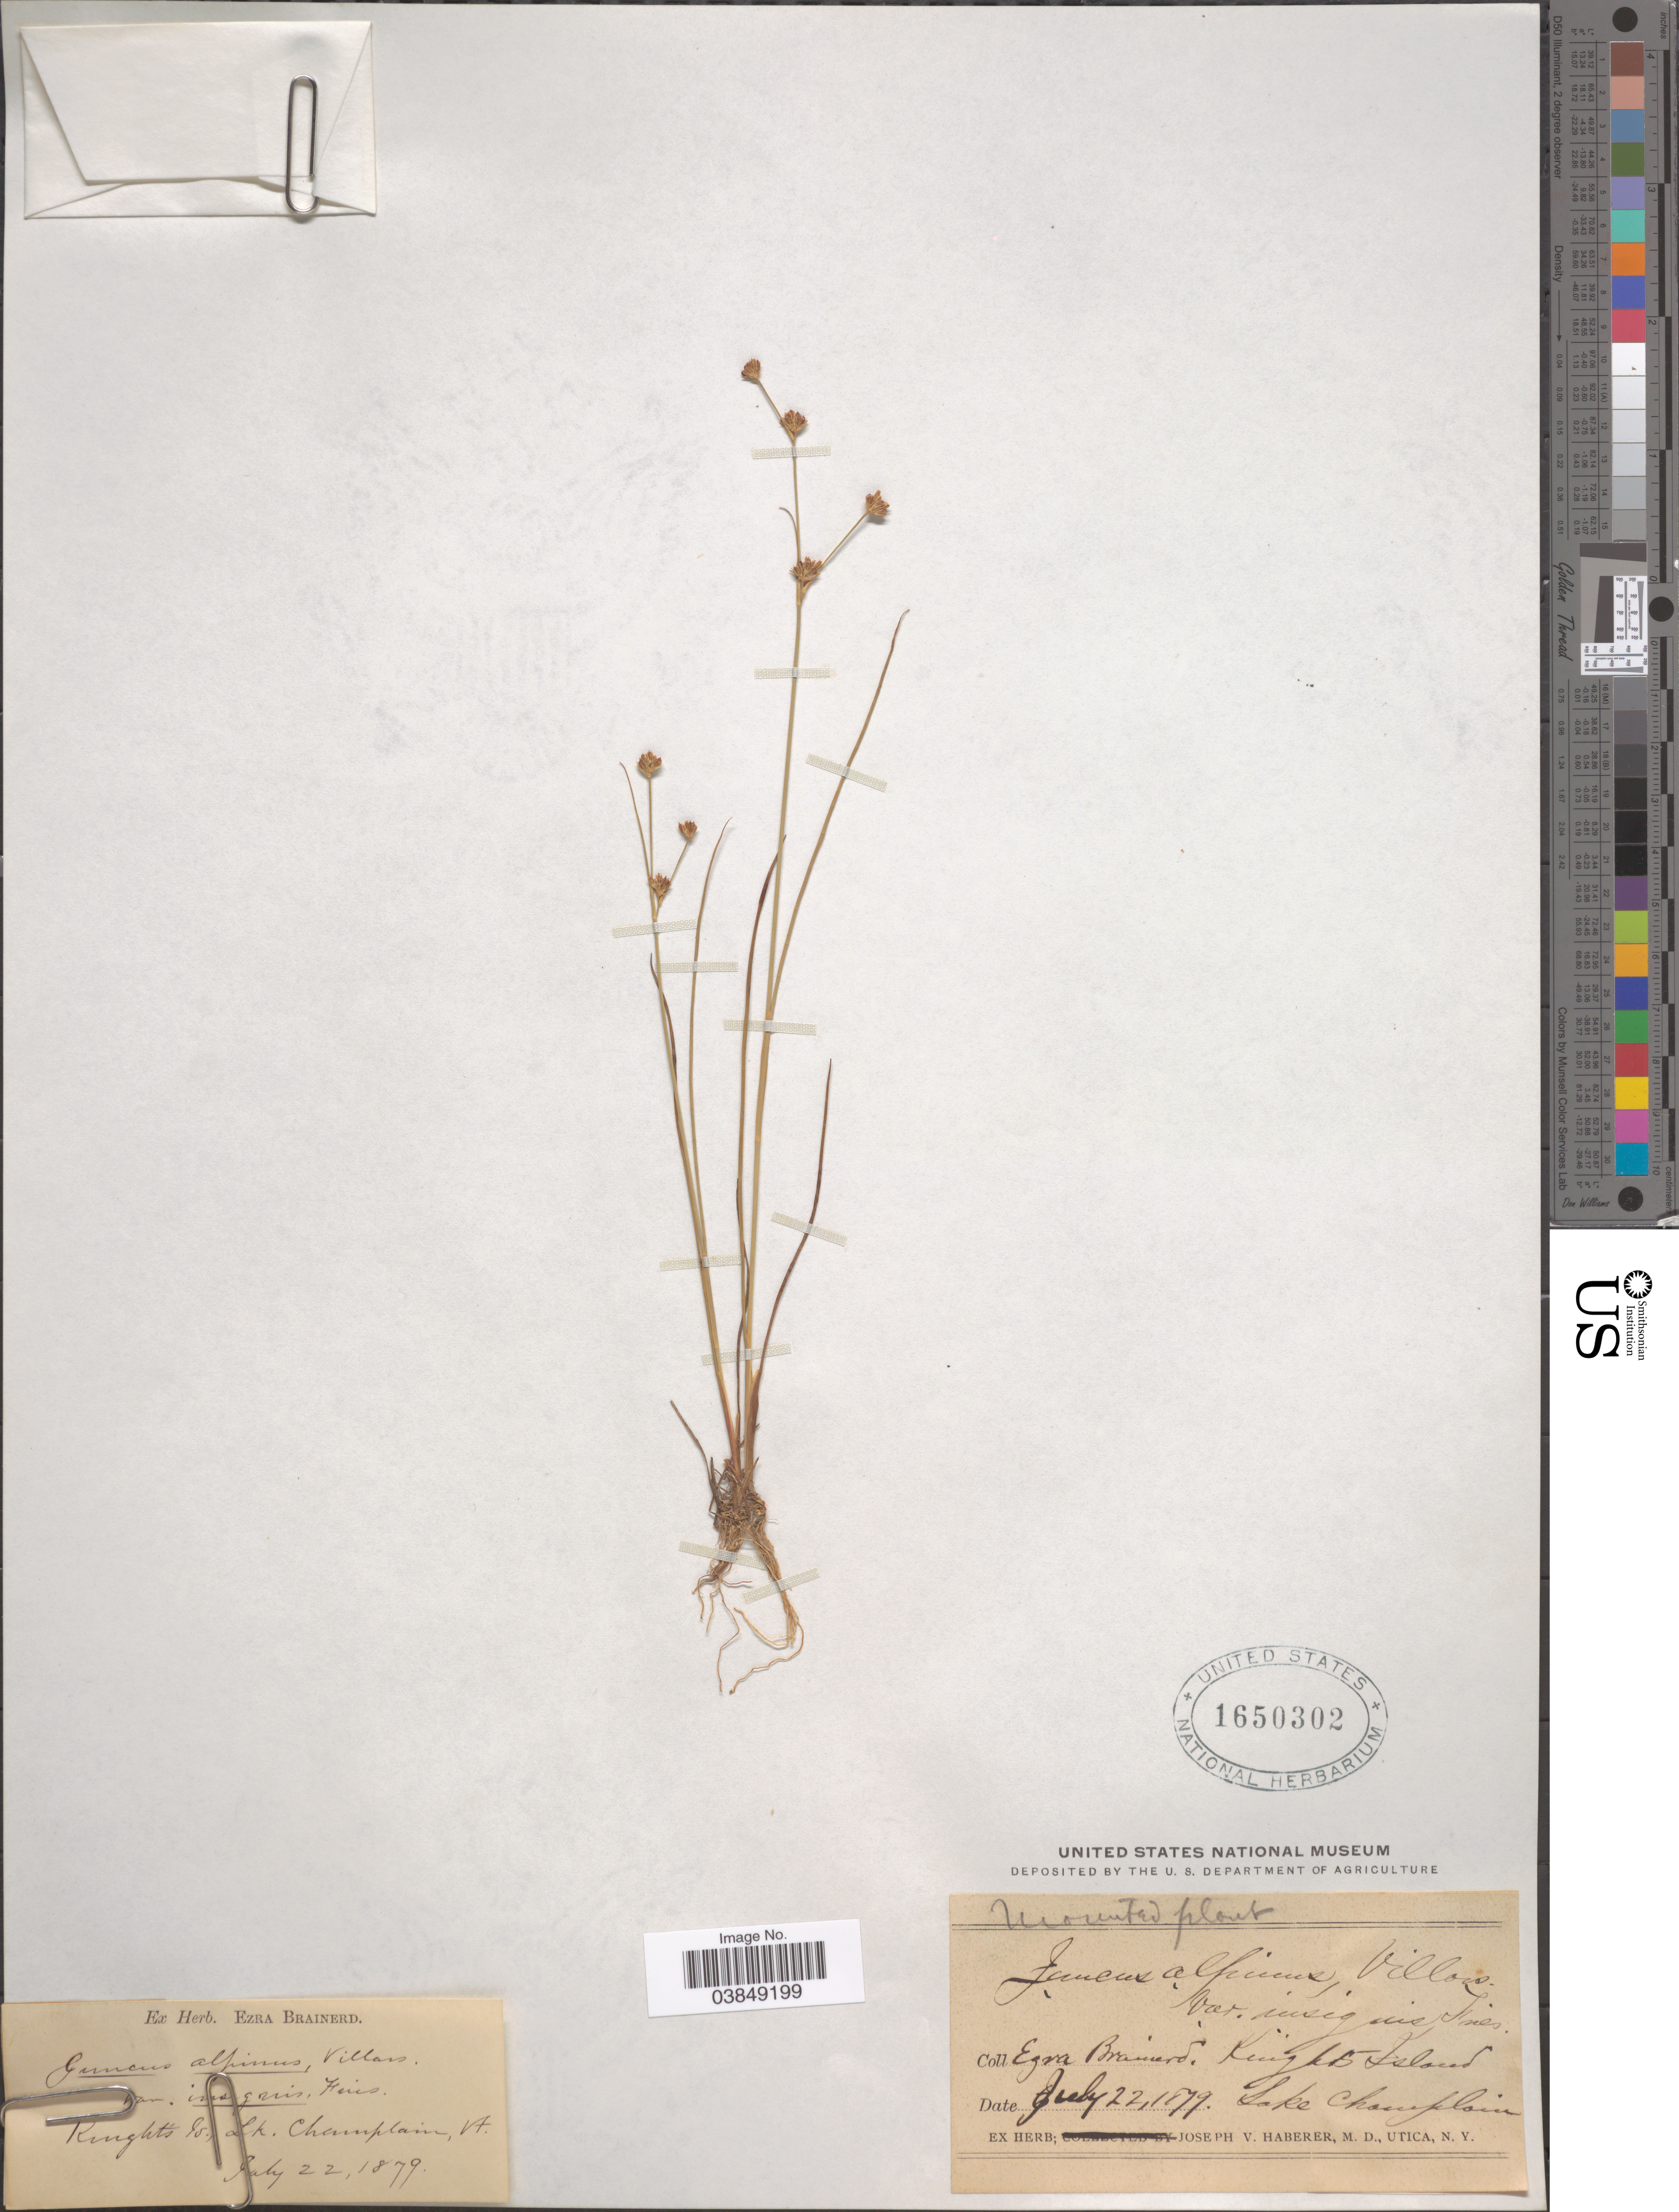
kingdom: Plantae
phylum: Tracheophyta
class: Liliopsida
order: Poales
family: Juncaceae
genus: Juncus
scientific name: Juncus alpinus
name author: Vill.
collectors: E. Brainerd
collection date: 1879-07-22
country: United States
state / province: Vermont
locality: Knights Island. Lake Champlain.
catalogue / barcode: US 1650302